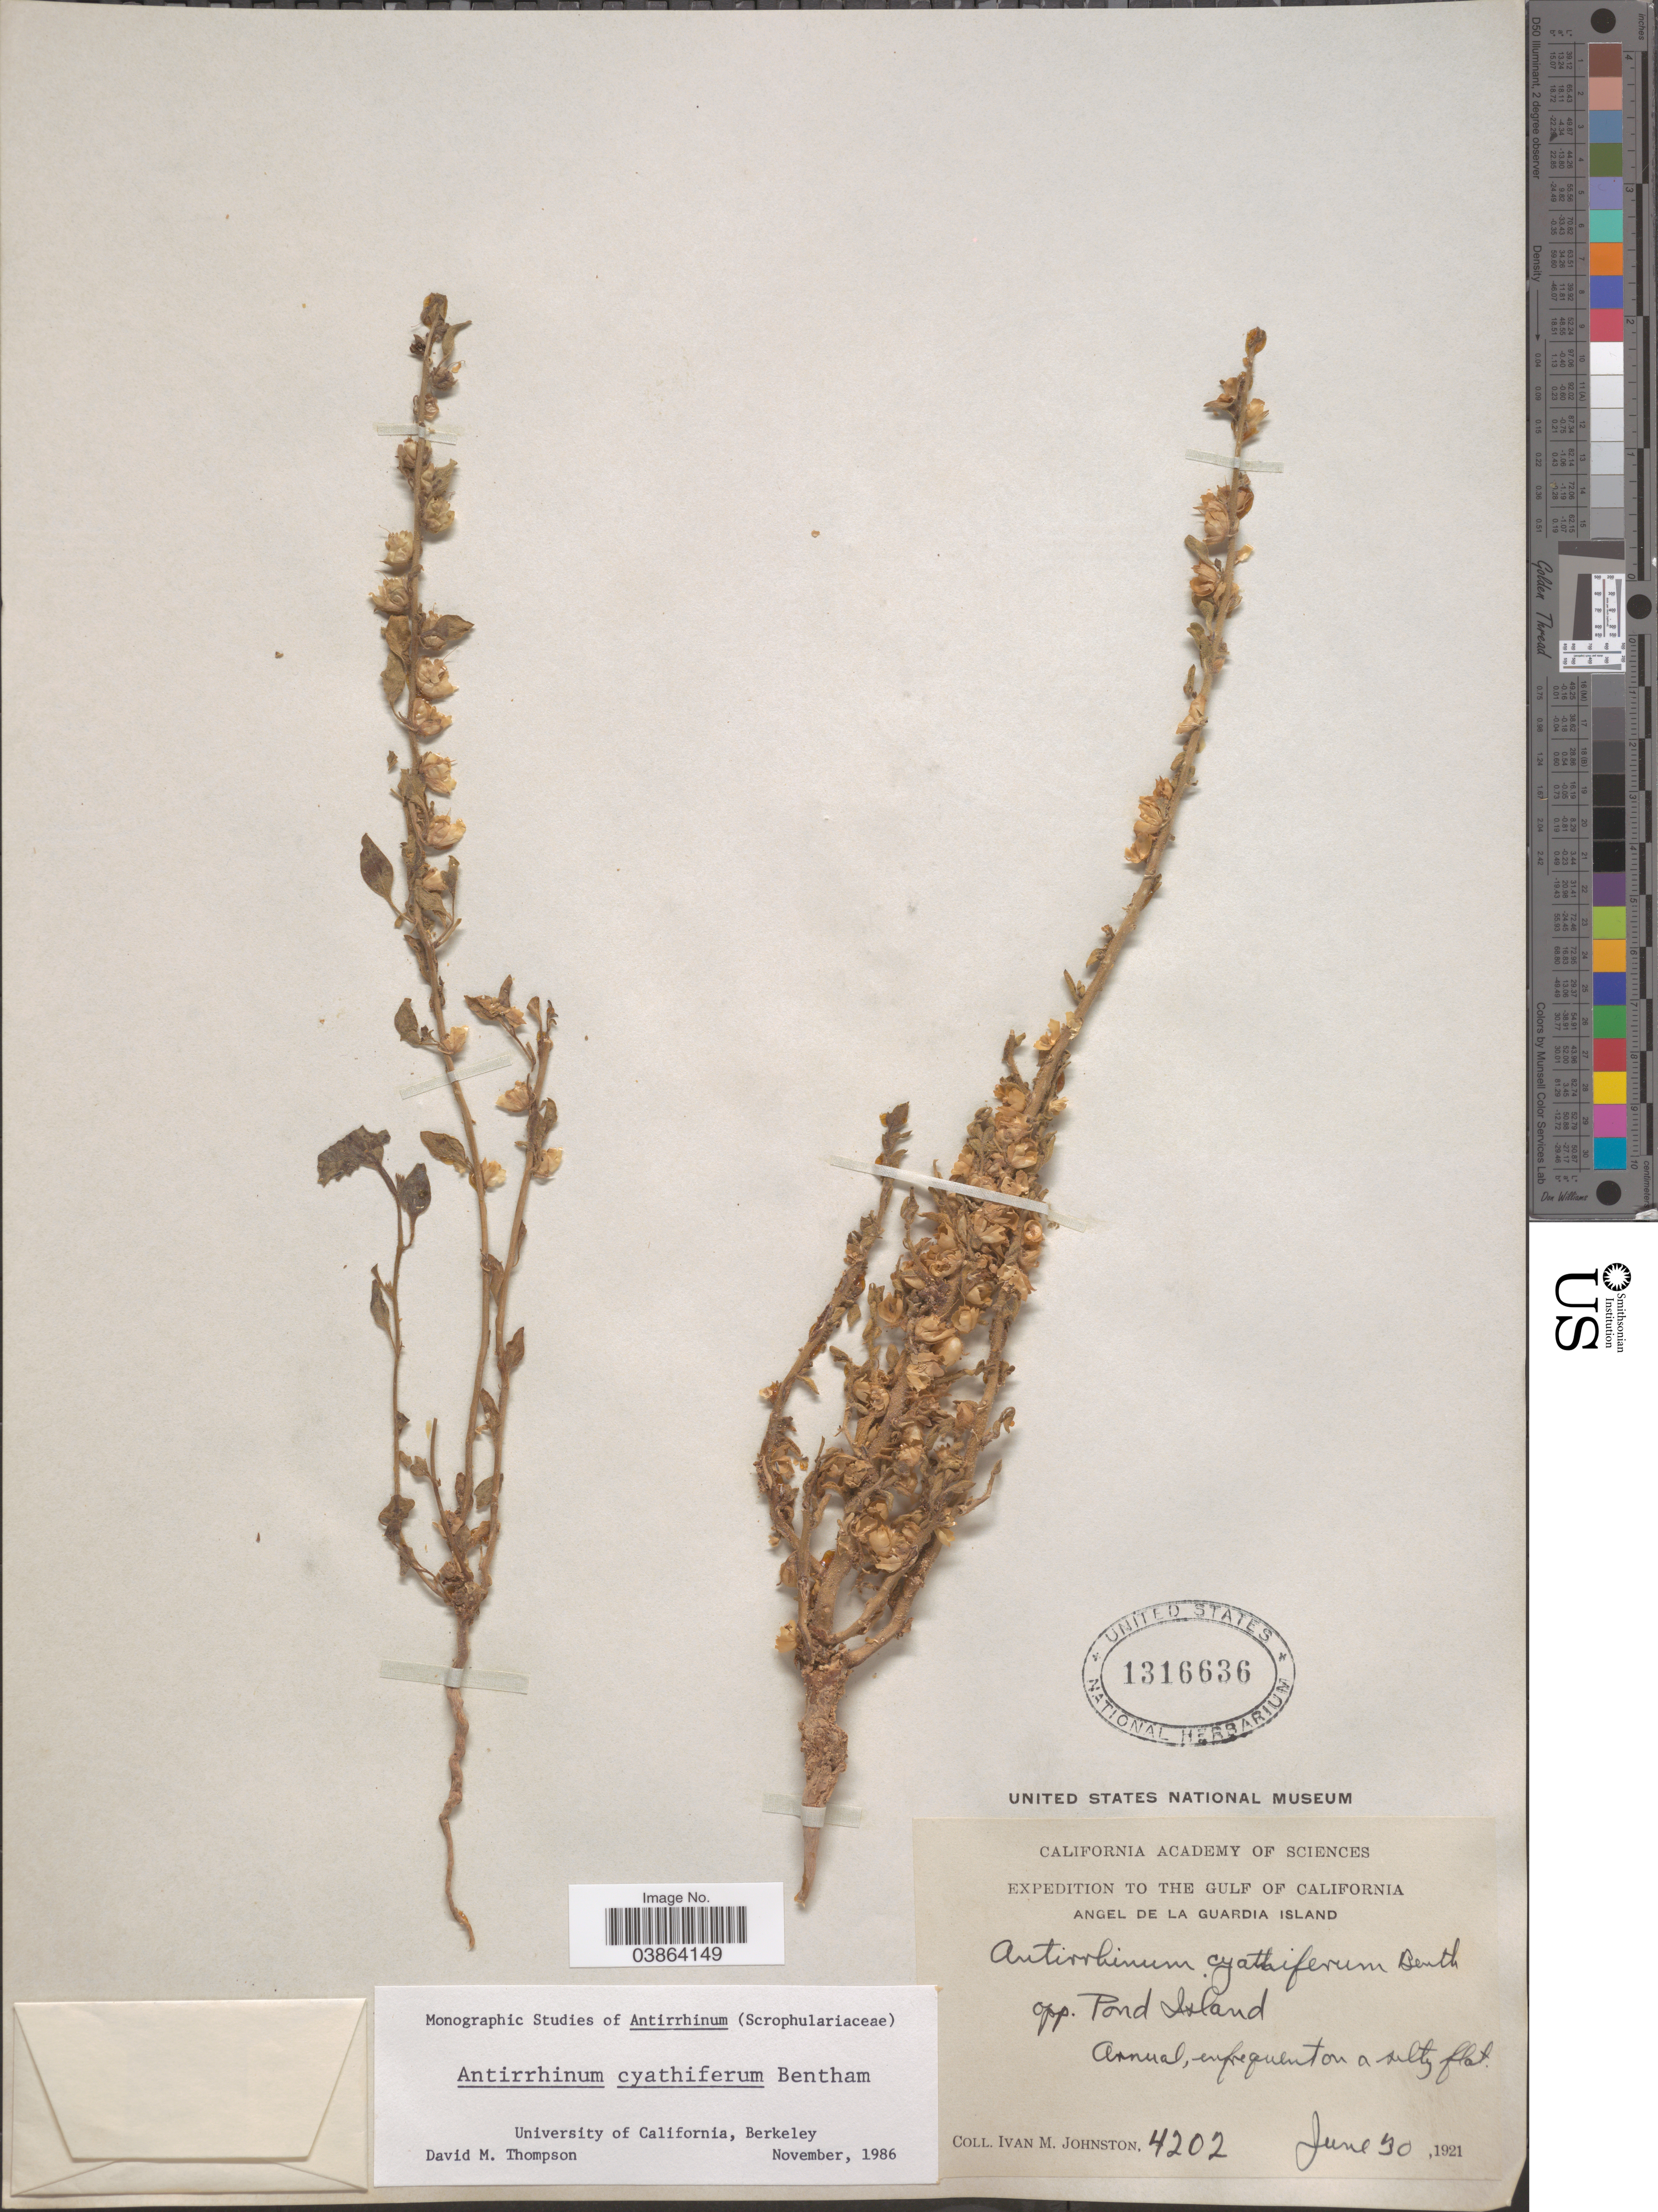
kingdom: Plantae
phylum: Tracheophyta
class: Magnoliopsida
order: Lamiales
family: Plantaginaceae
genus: Pseudorontium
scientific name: Pseudorontium cyathiferum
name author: (Benth.) Rothm.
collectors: I.M. Johnston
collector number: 4202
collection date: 1921-06-30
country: United States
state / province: California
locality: The Gulf of California. Angel de La Guardia Island. Opp. Pond Island.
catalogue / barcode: US 1316636